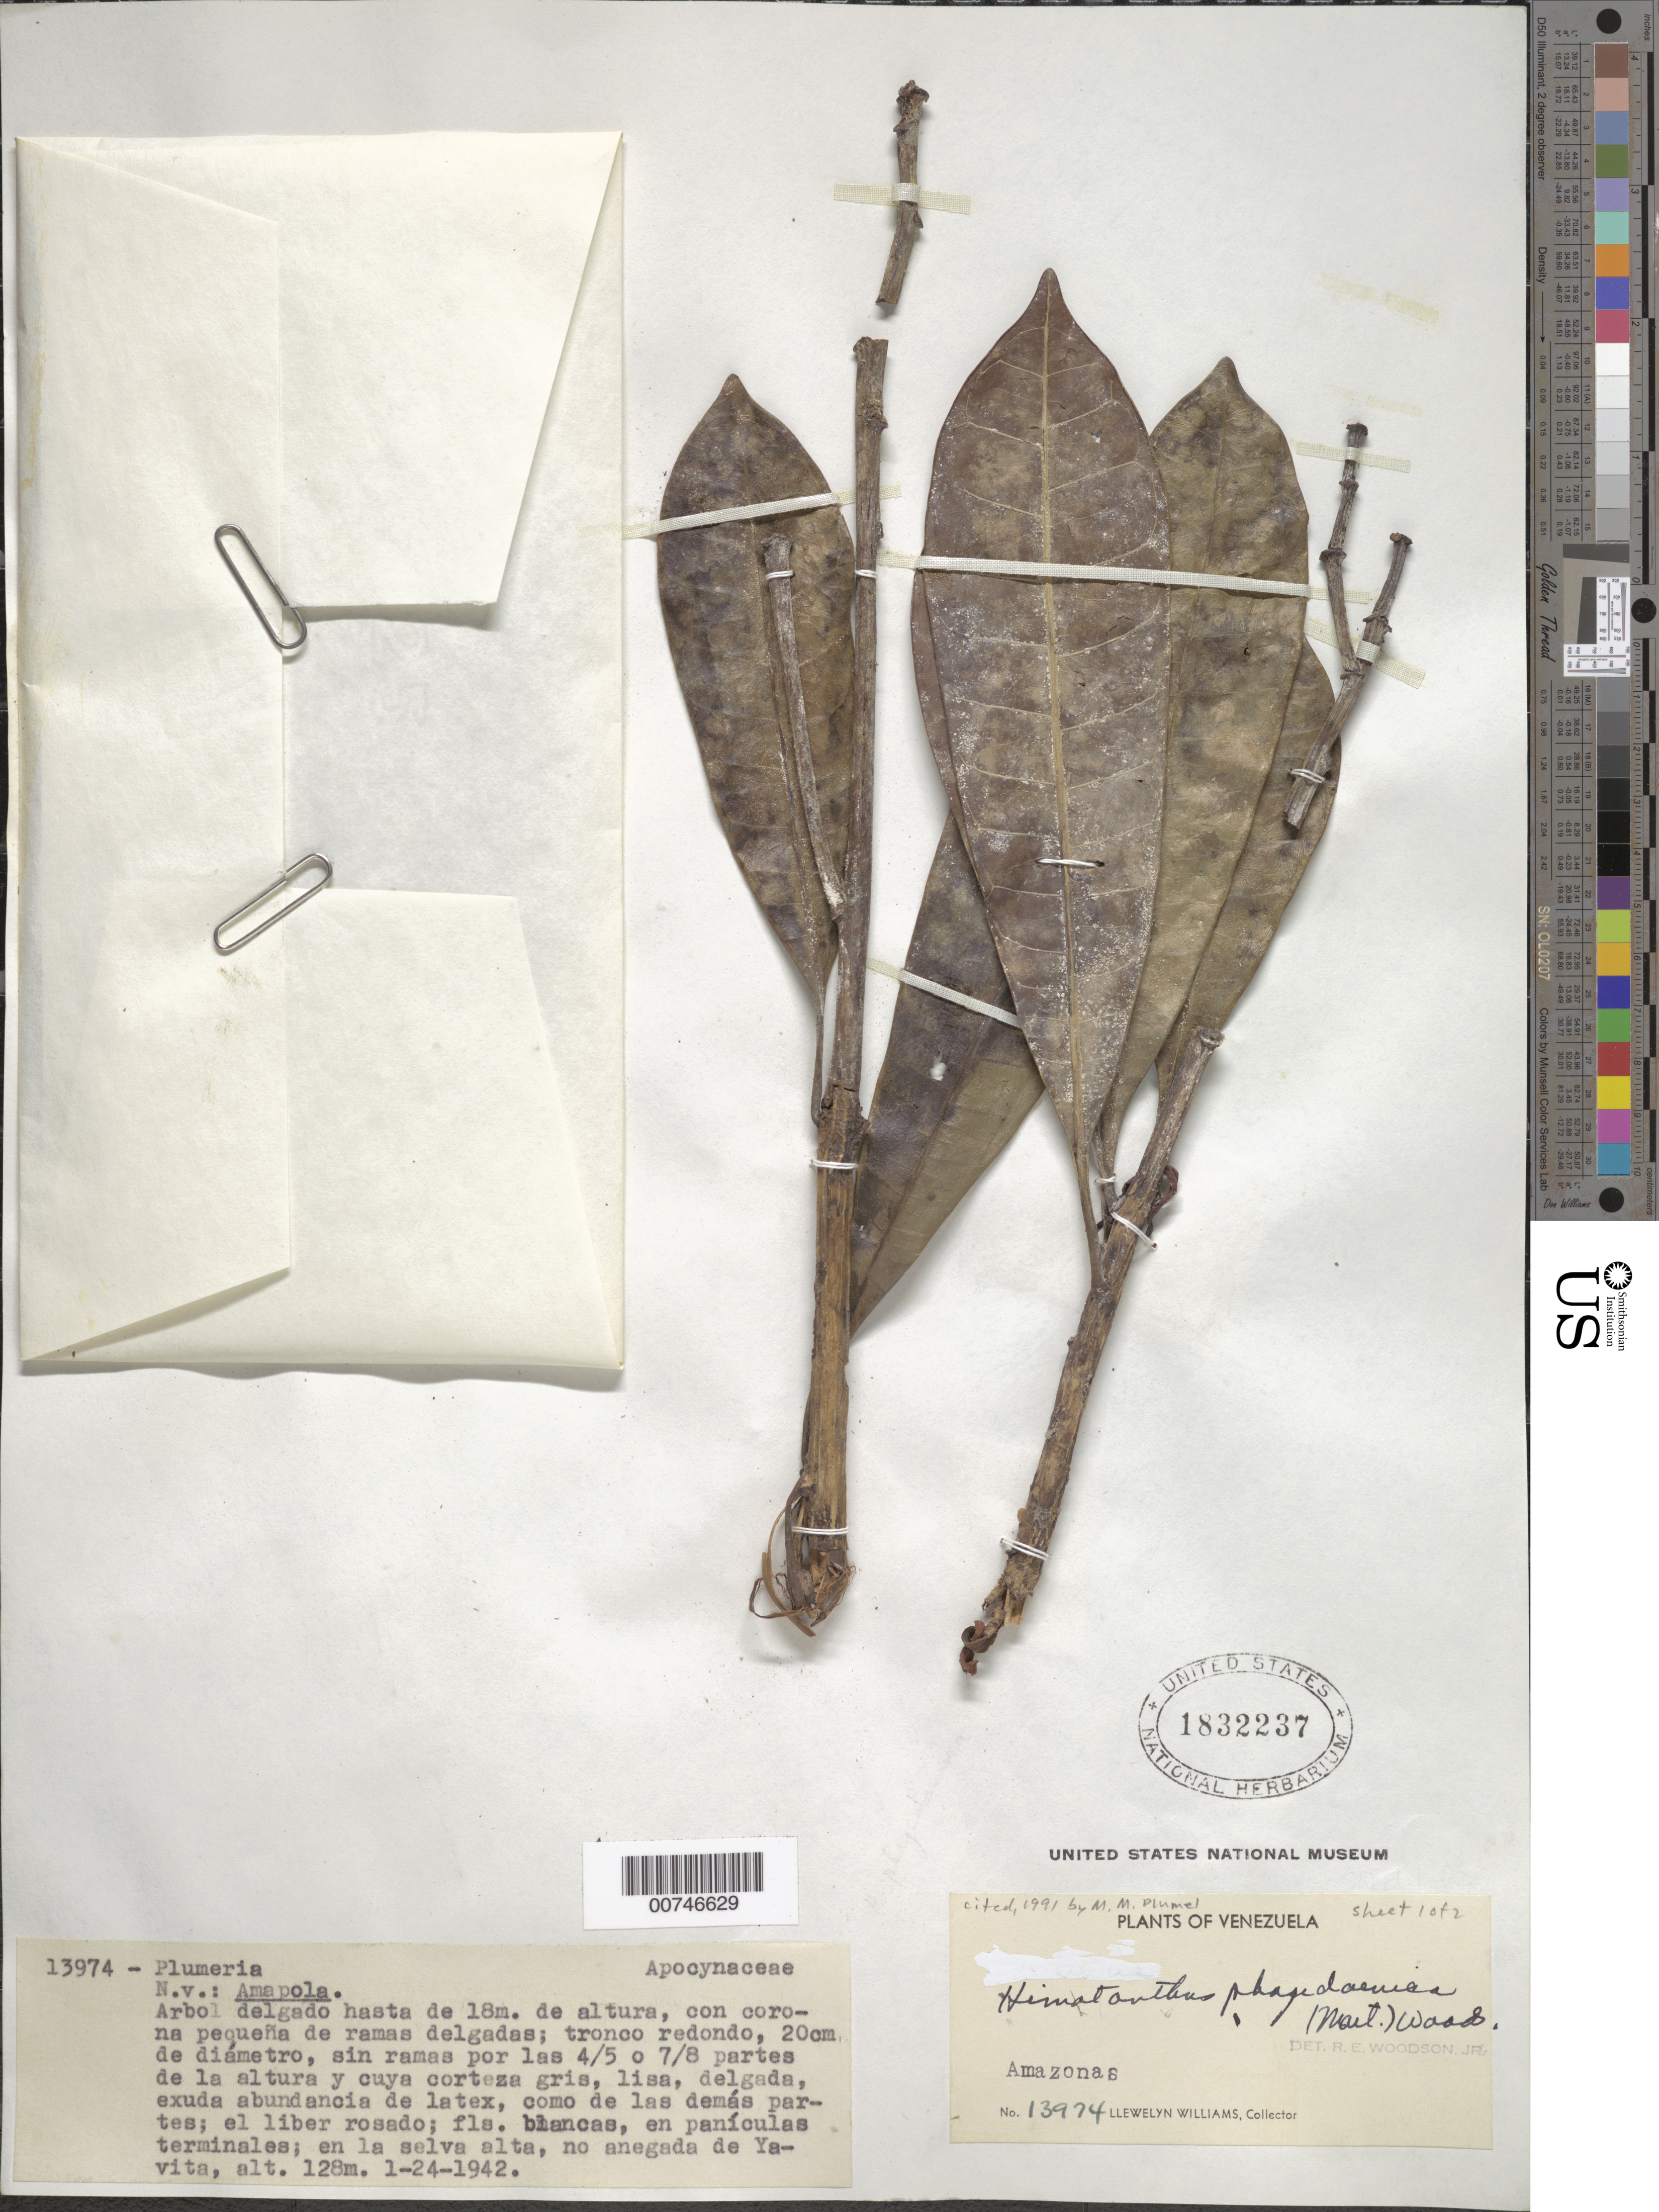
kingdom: Plantae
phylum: Tracheophyta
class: Magnoliopsida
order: Gentianales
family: Apocynaceae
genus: Himatanthus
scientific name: Himatanthus phagedaenicus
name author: (Mart.) Woodson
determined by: Plumel, M. - M.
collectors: Ll. Williams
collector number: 13974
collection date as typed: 24-Jan-42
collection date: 1942-01-24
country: Venezuela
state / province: Amazonas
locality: Yavita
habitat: Selva alta, no anegada de Yavita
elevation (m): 128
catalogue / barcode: US 1832237